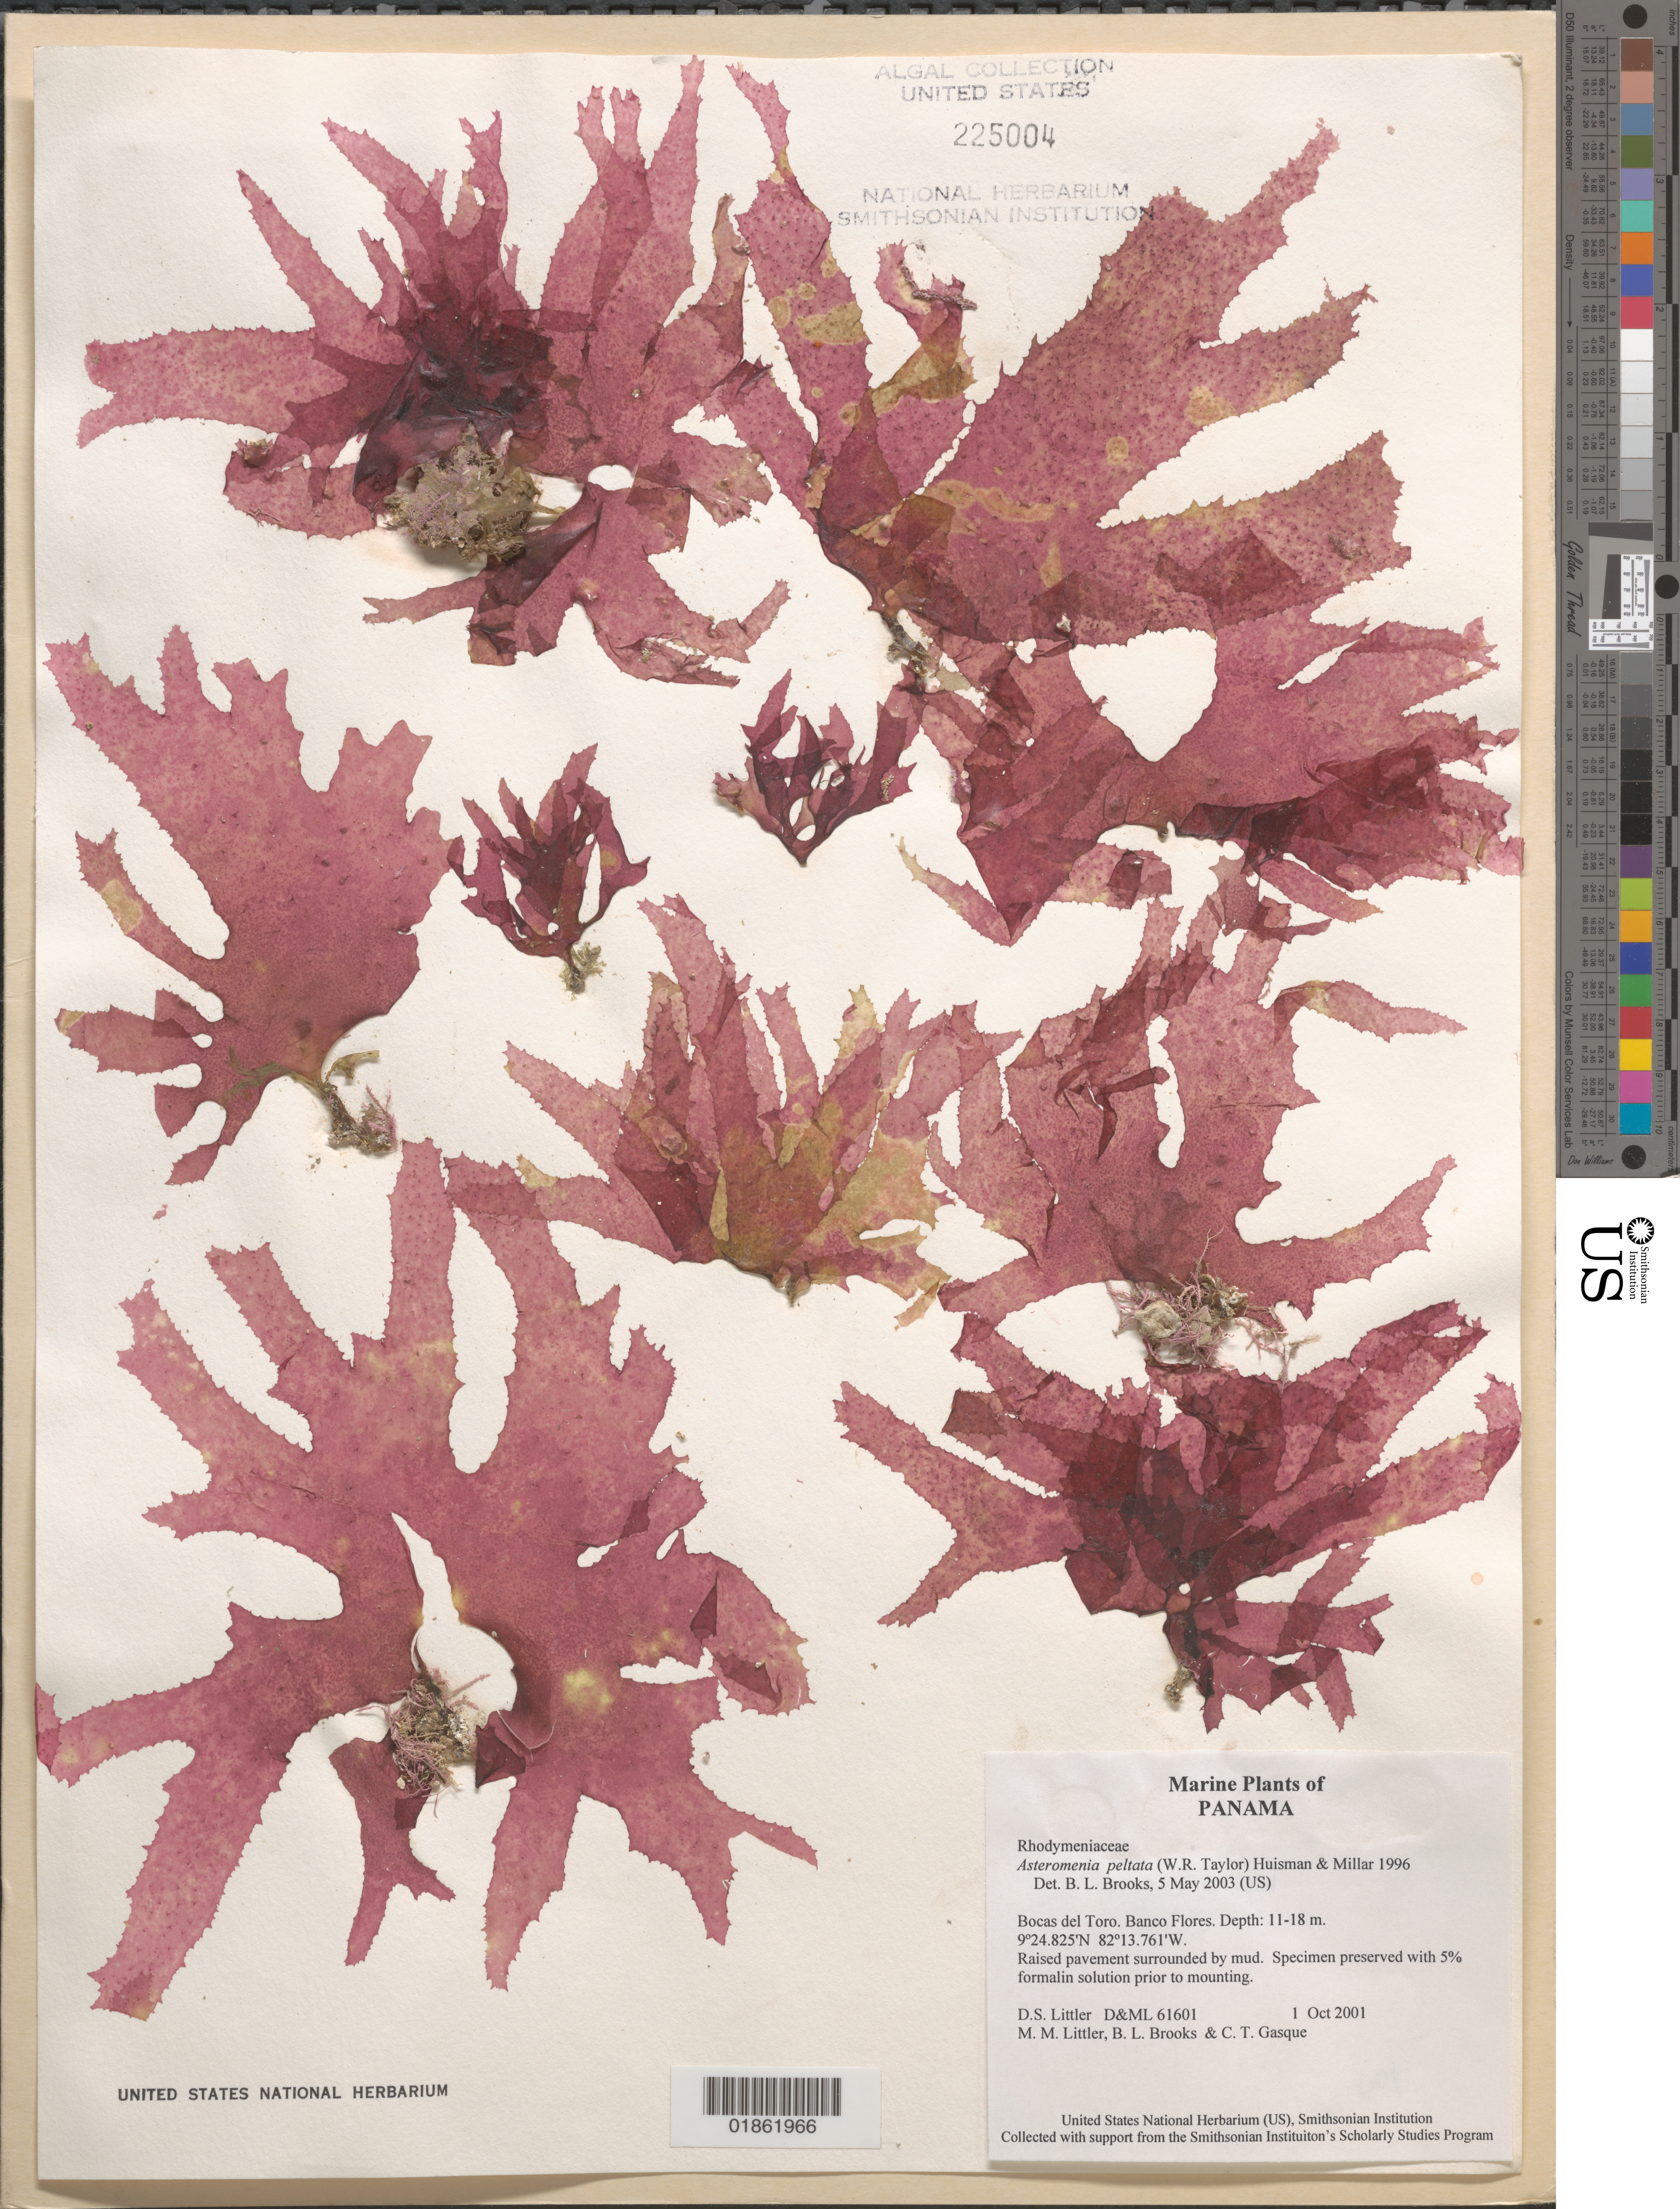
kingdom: Plantae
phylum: Rhodophyta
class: Florideophyceae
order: Rhodymeniales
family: Hymenocladiaceae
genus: Asteromenia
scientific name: Asteromenia sp.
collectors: D. S. Littler, M. M. Littler & C. Gasque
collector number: D&ML 61601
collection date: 2001-10-01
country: Panama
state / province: Bocas del Toro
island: Colón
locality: Isla Colón. Bocas del Toro. Banco Flores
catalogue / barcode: US 225004